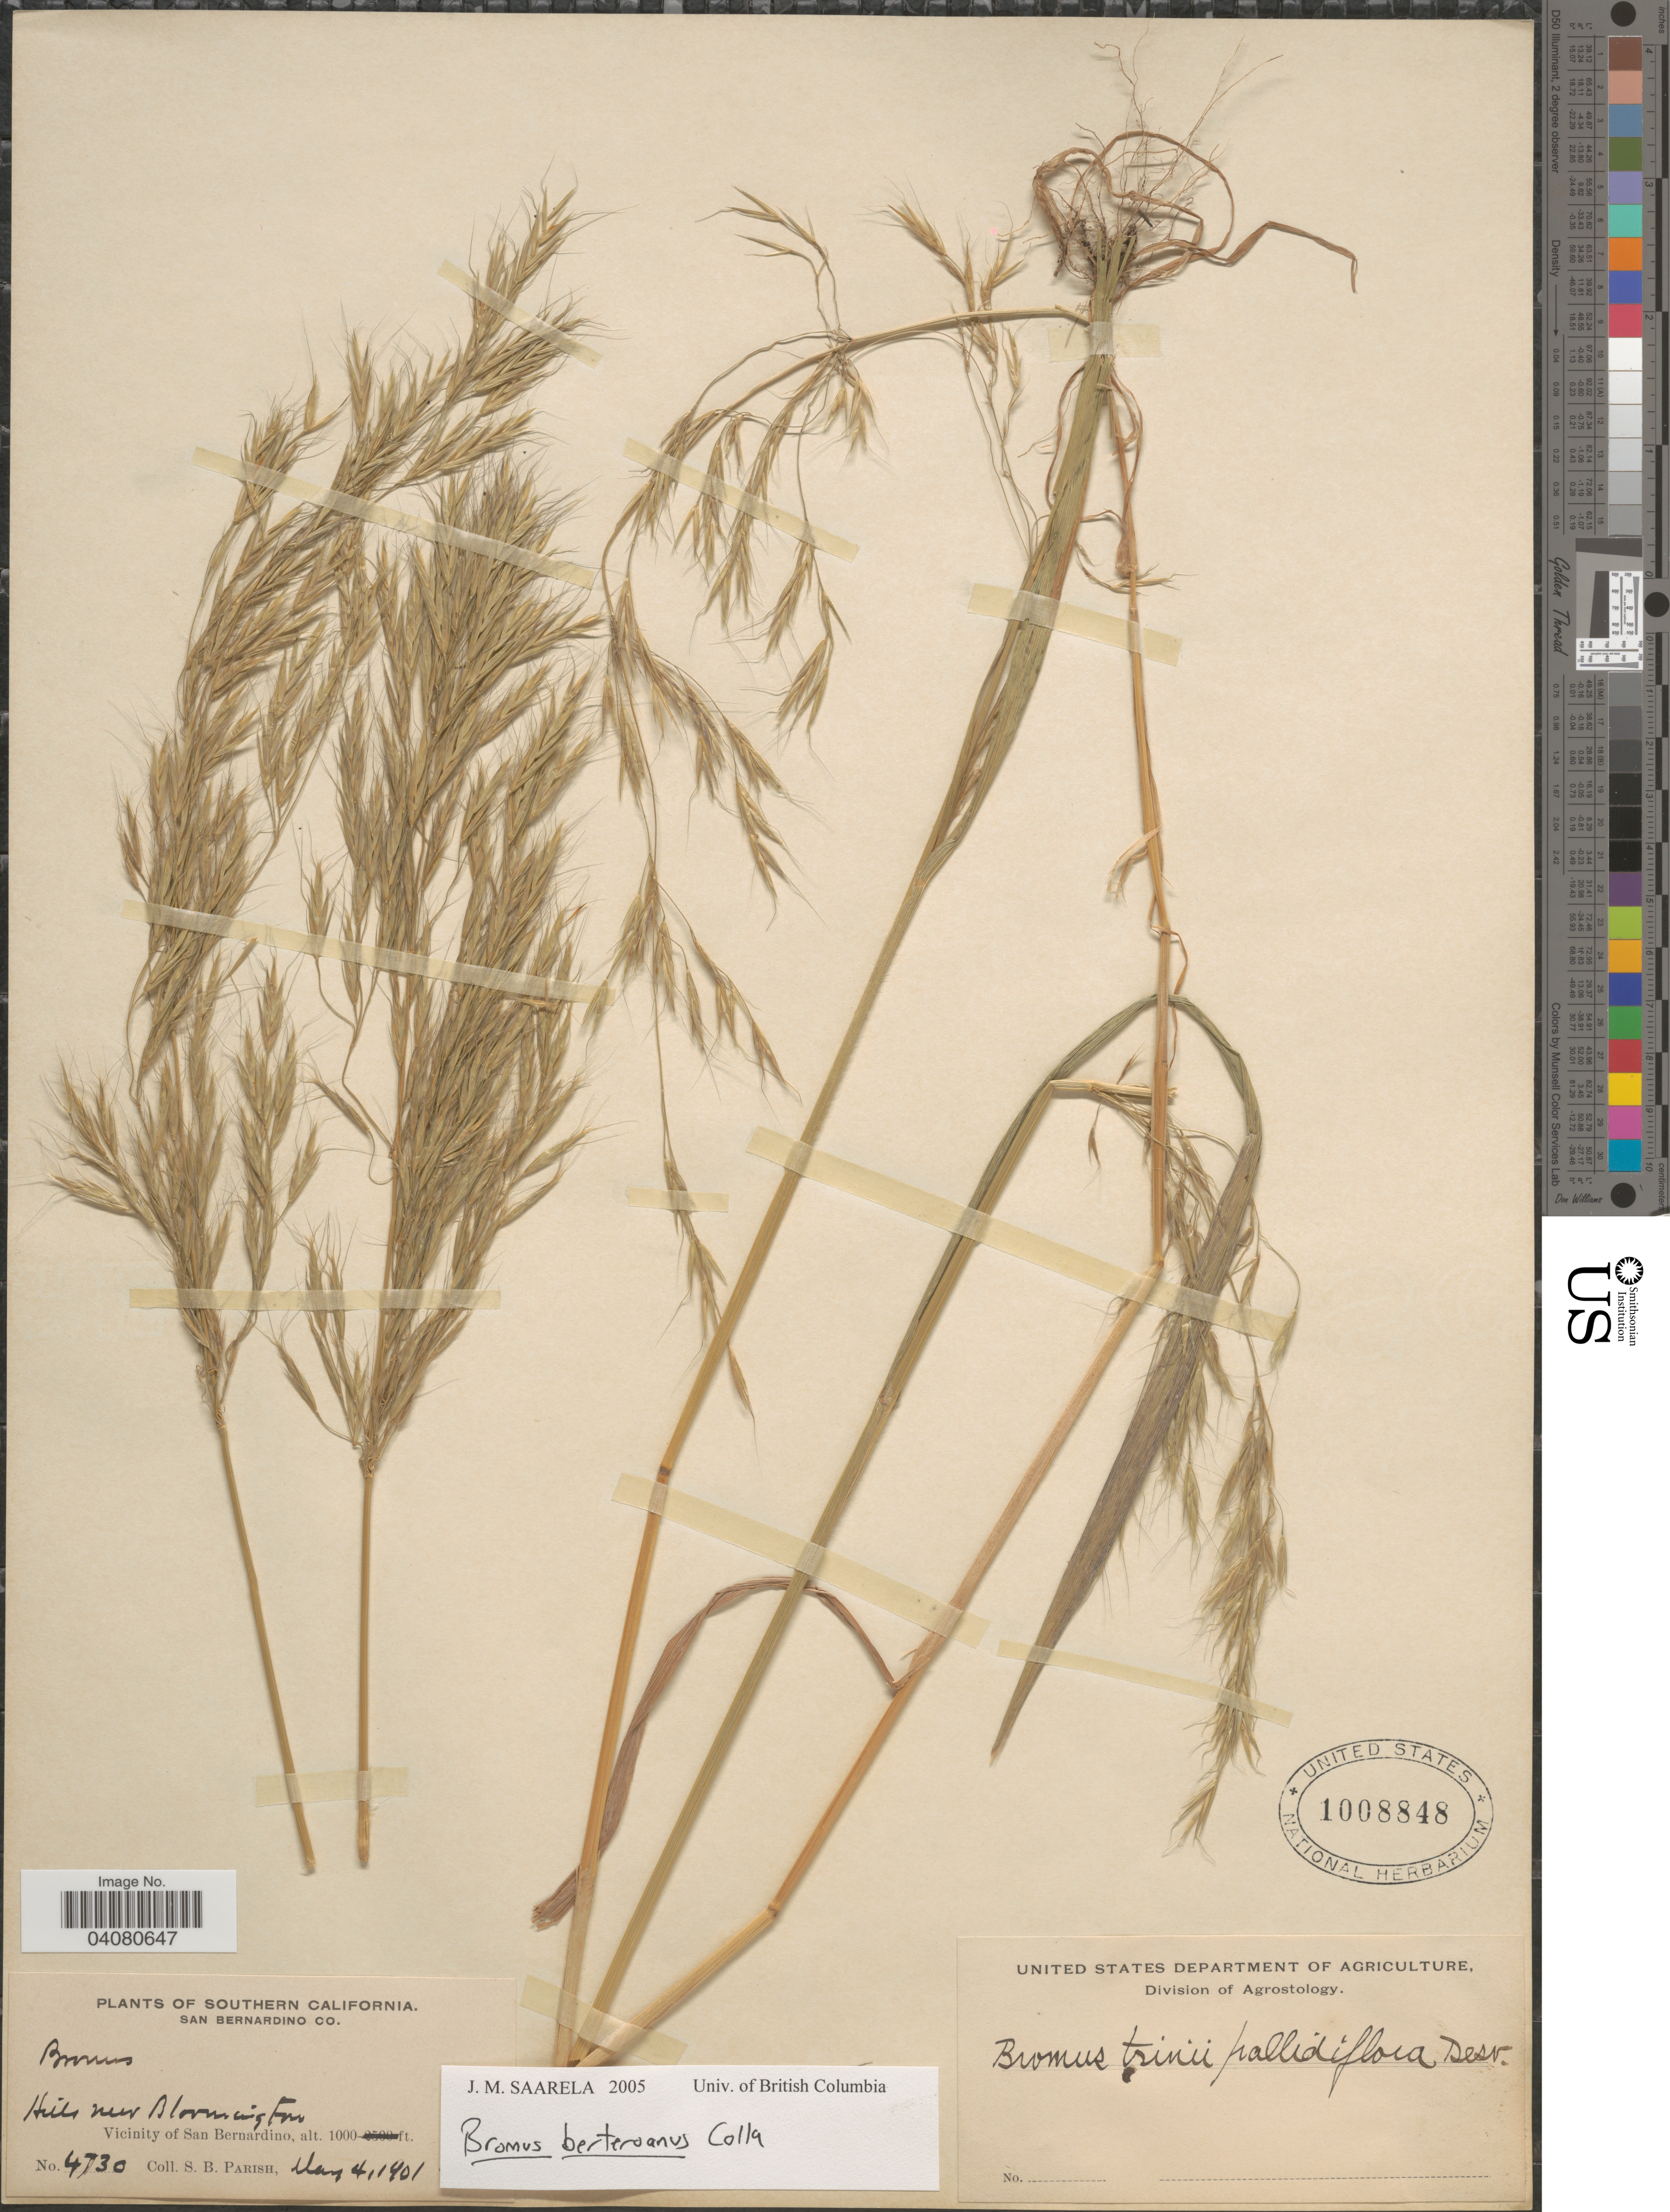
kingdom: Plantae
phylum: Tracheophyta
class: Liliopsida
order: Poales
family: Poaceae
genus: Bromus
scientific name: Bromus berteroanus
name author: Colla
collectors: S. B. Parish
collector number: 4730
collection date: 1901-05-04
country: United States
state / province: California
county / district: San Bernardino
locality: Southern California. San Bernardino Co. Hills near Bloomington. Vicinity of San Bernardino.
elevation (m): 305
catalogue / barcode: US 1008848